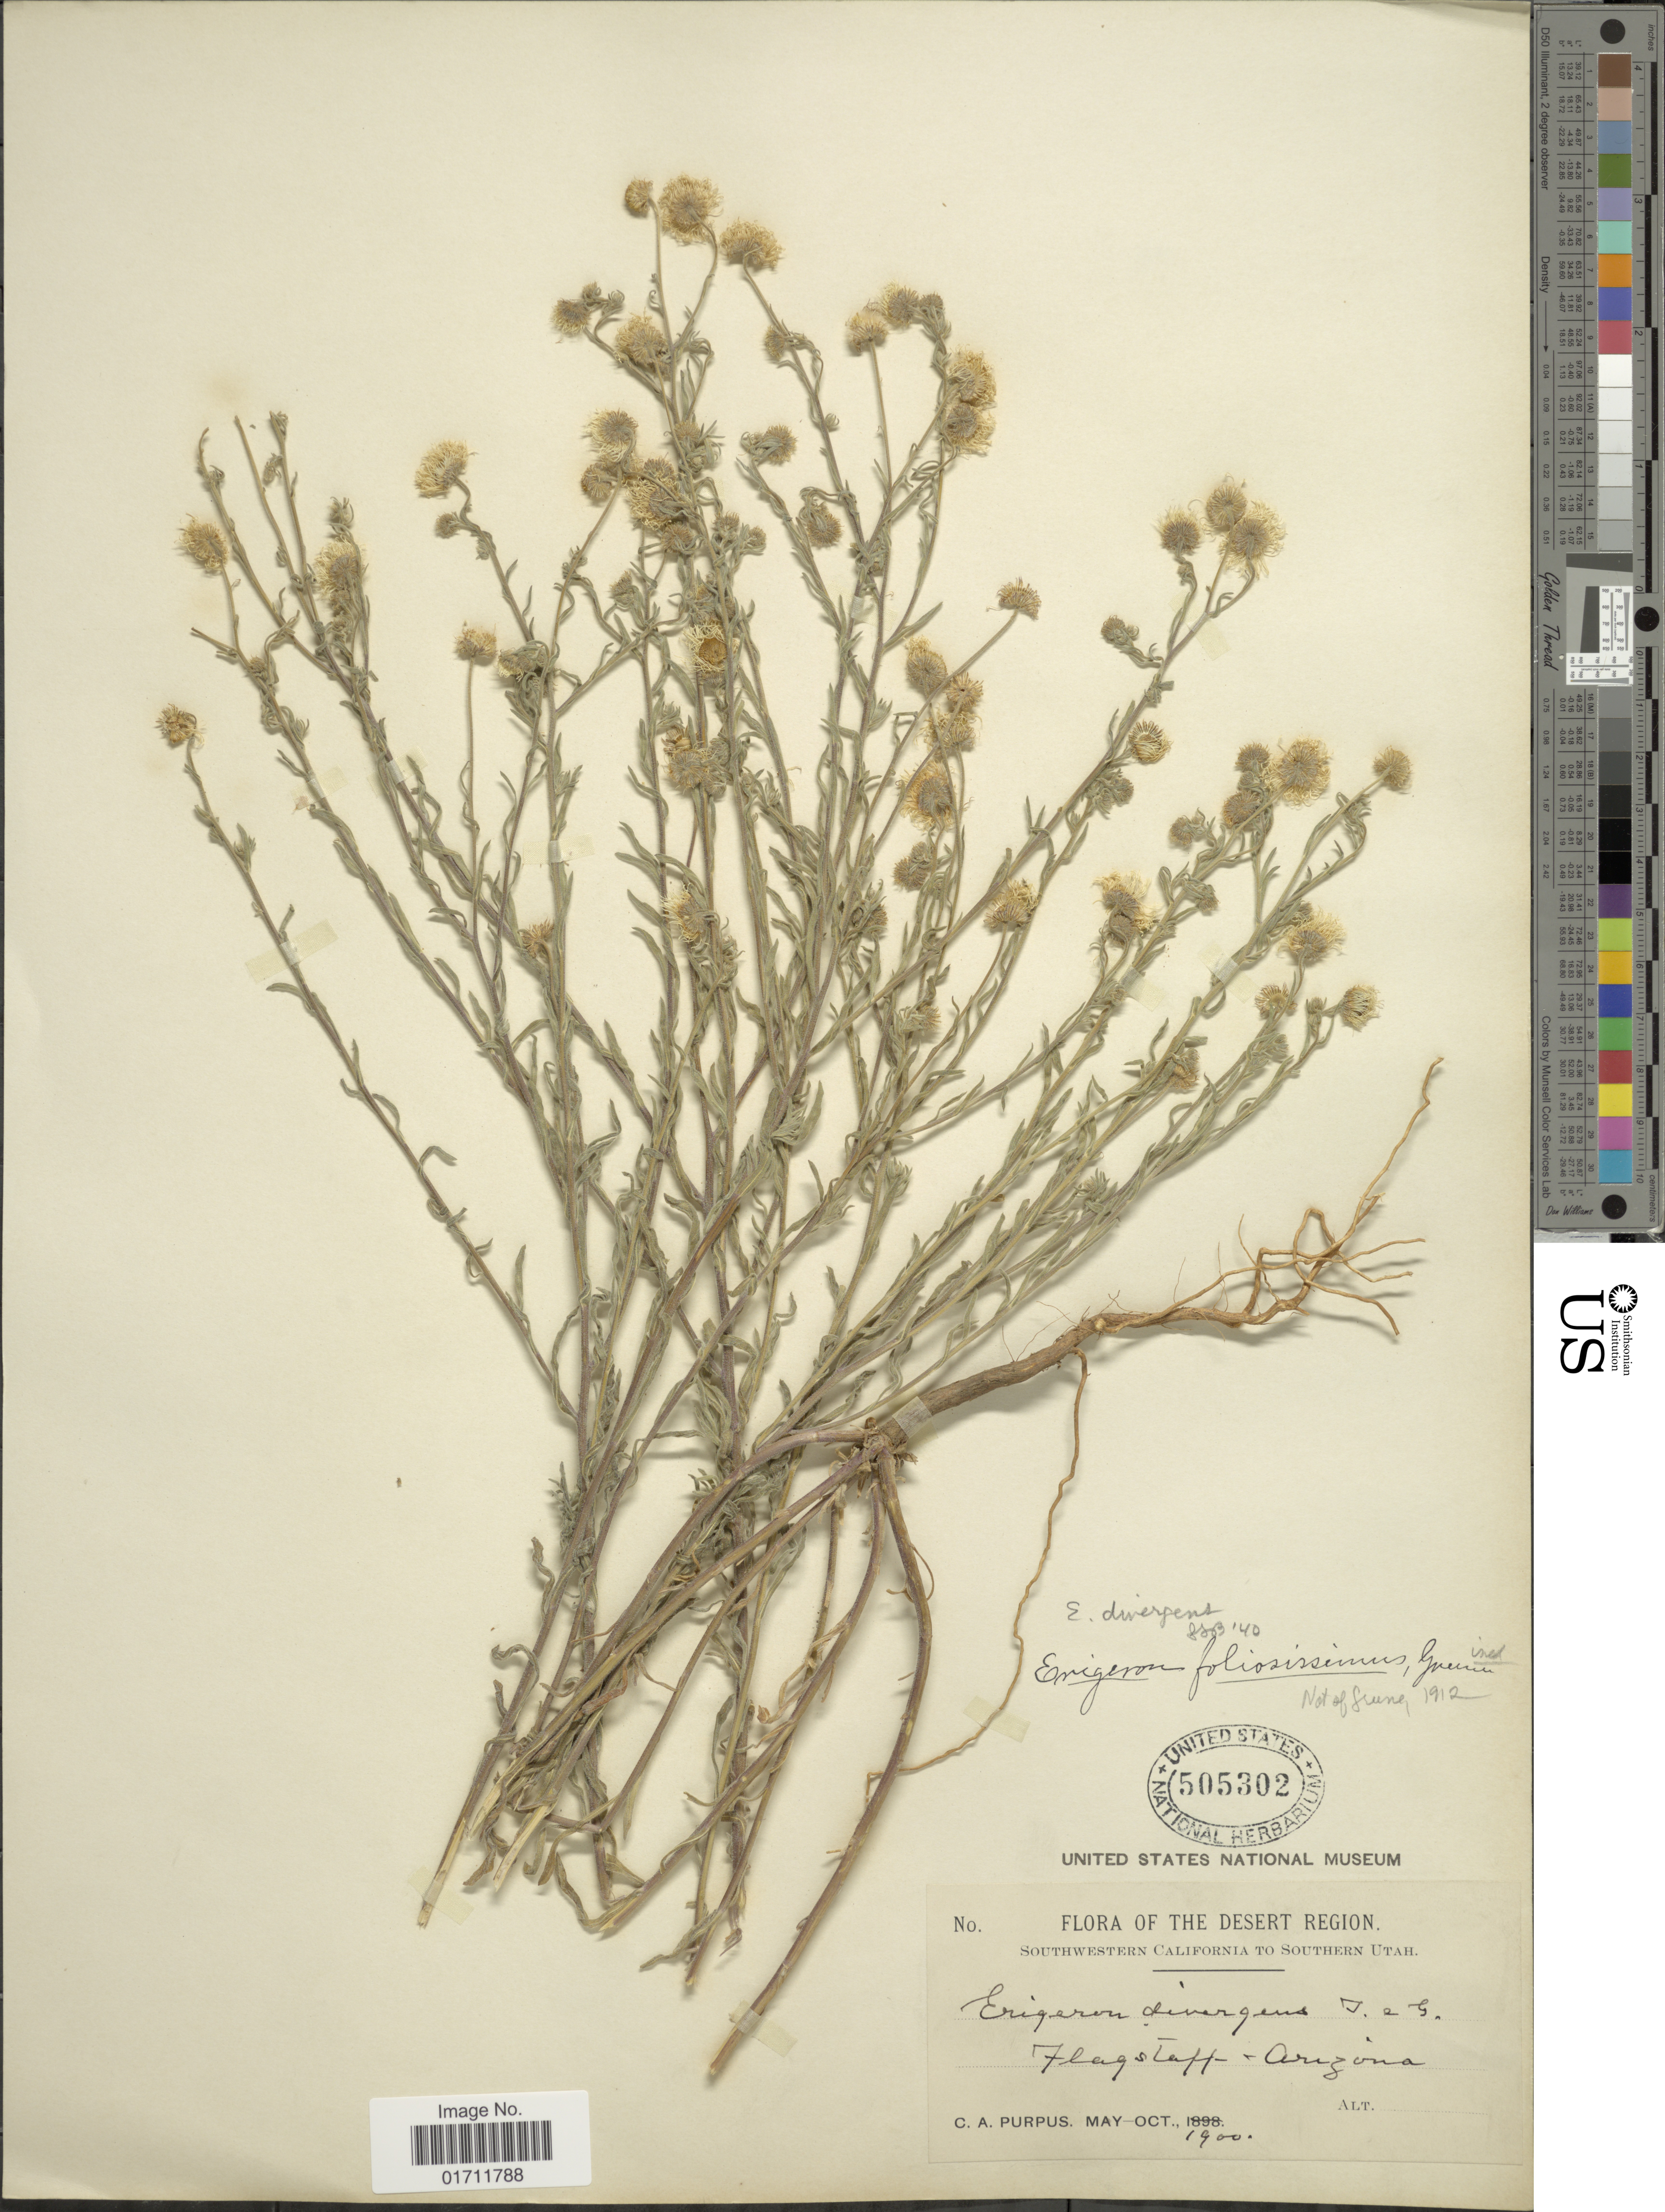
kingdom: Plantae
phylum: Tracheophyta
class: Magnoliopsida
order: Asterales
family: Asteraceae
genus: Erigeron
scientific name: Erigeron divergens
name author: Torr. & A. Gray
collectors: C. A. Purpus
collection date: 1900-05/1900-10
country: United States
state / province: Arizona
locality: The Desert Region, Southwestern California to Southern Utah, Flagstaff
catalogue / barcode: US 505302